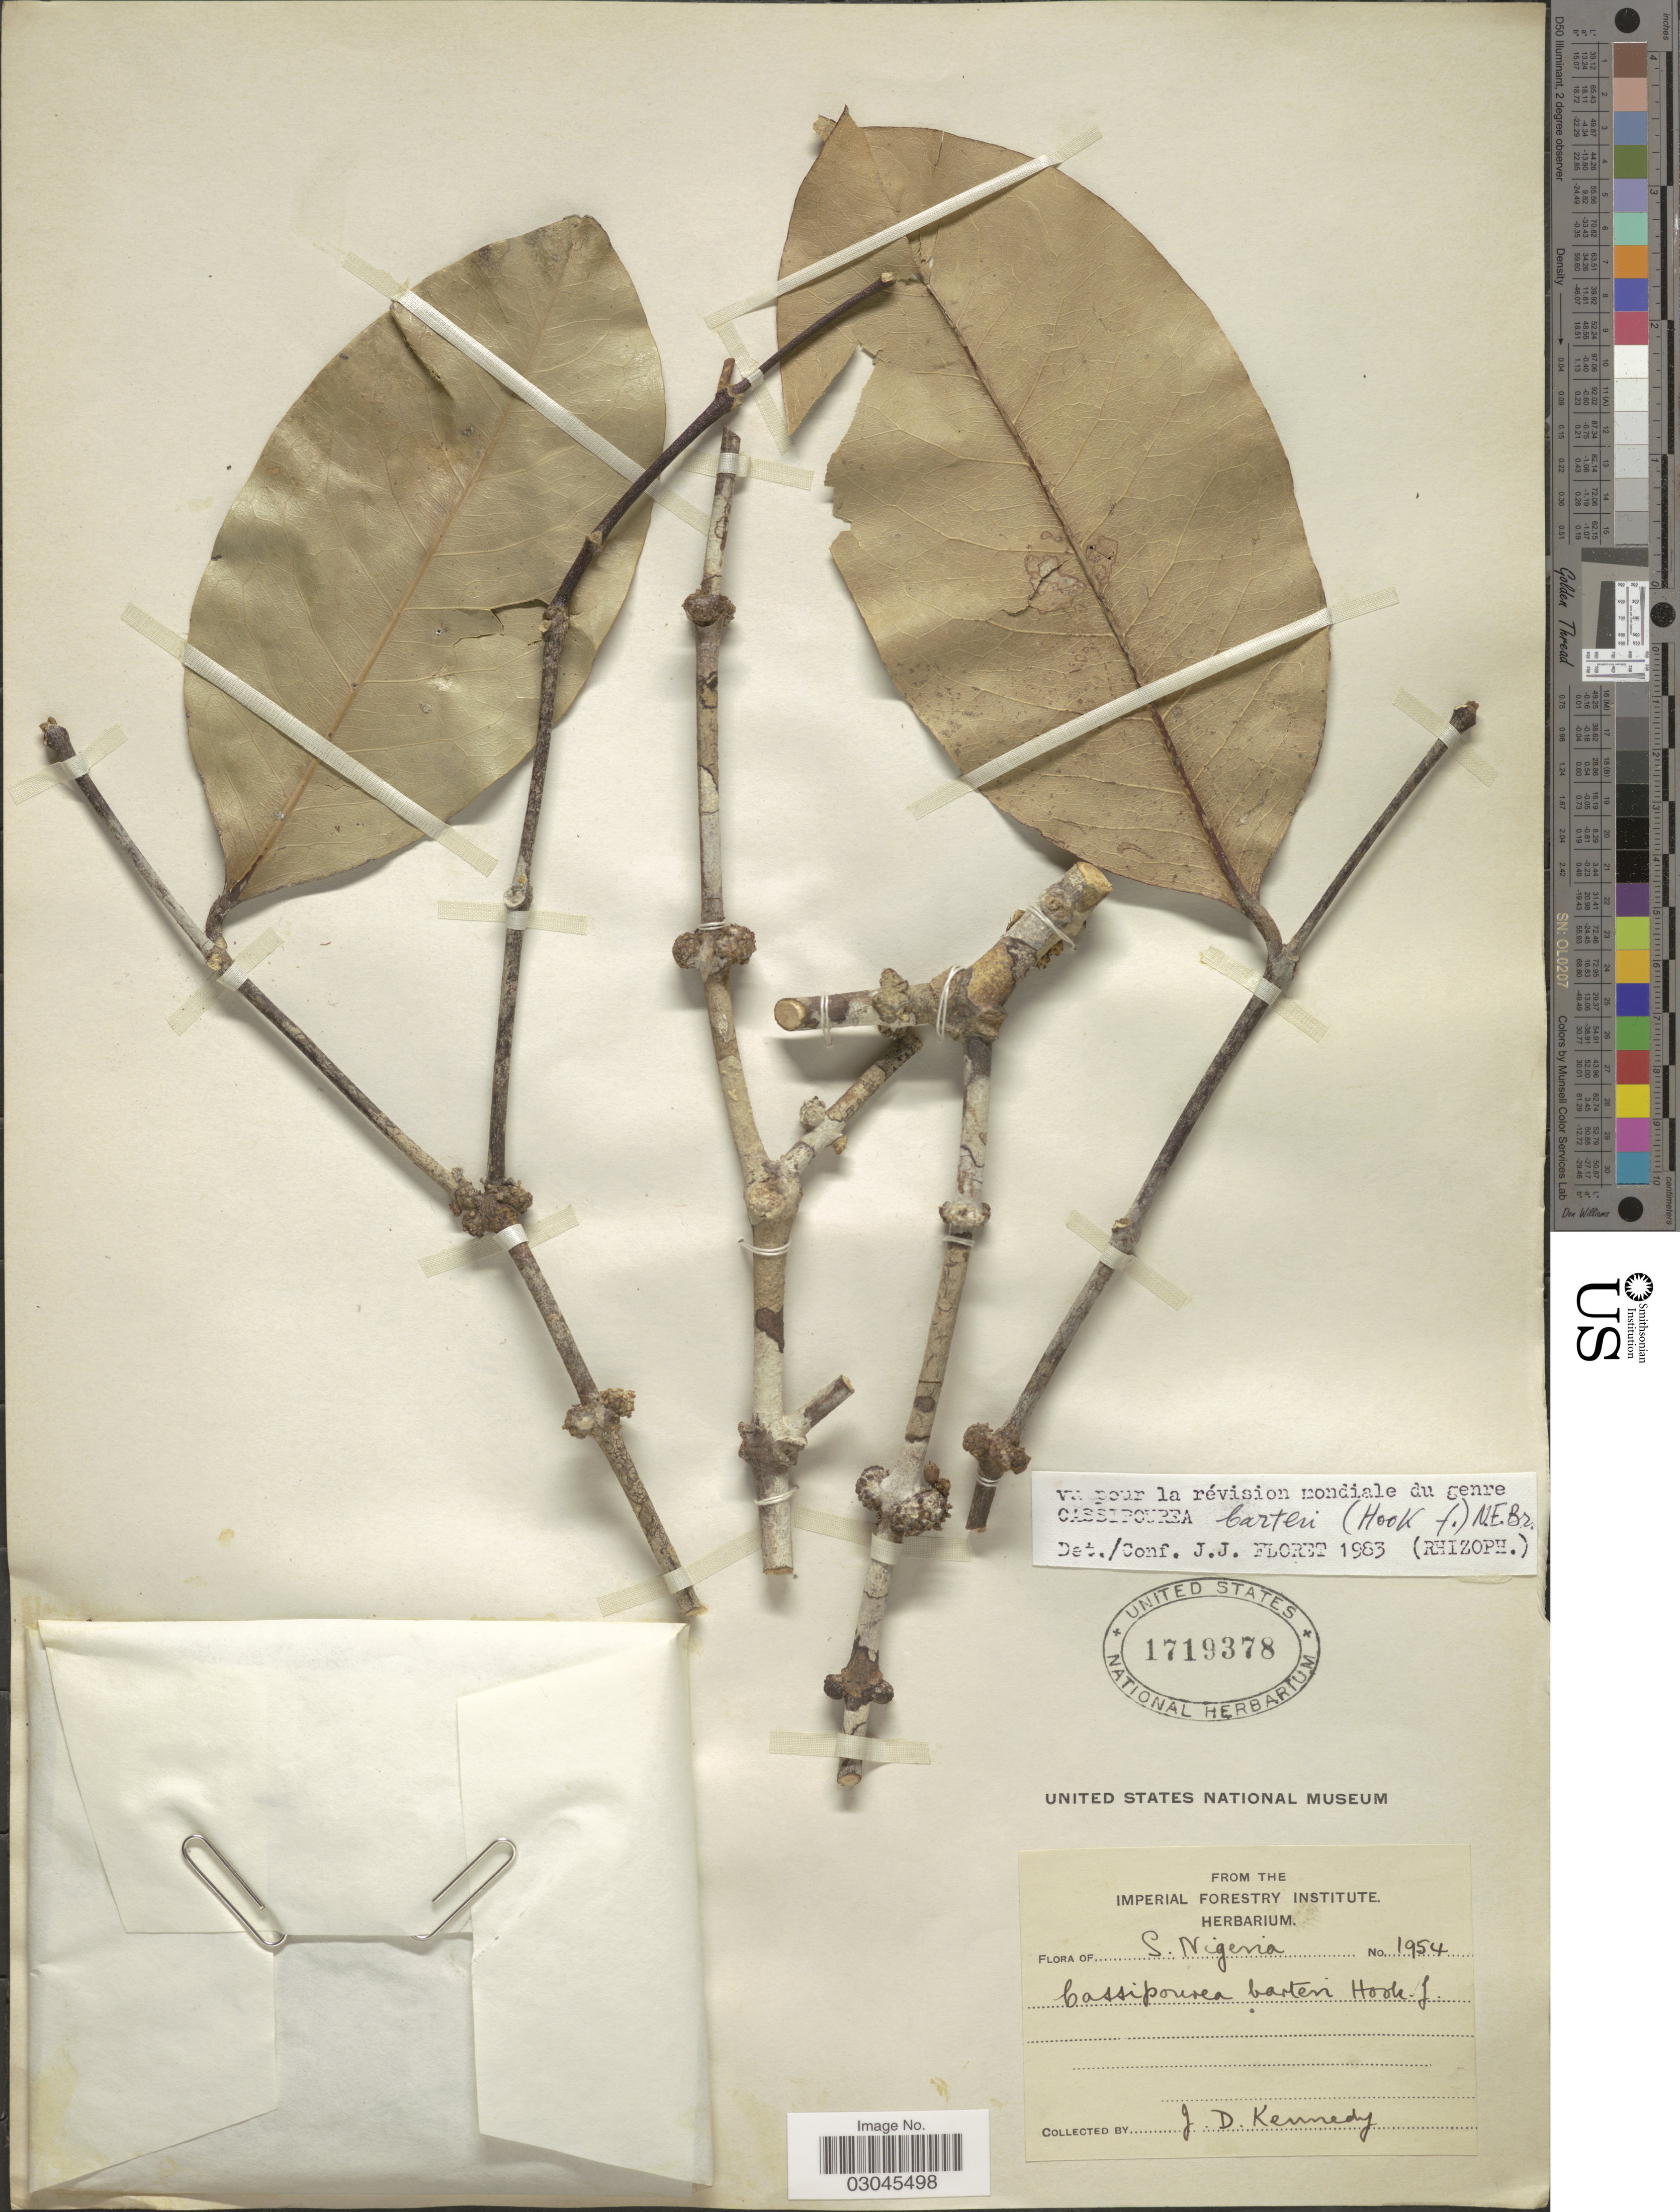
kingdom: Plantae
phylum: Tracheophyta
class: Magnoliopsida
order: Malpighiales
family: Rhizophoraceae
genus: Cassipourea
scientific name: Cassipourea barteri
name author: (Hook. f.) N.E. Br.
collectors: J. D. Kennedy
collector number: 1954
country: Nigeria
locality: S. Nigeria.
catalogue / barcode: US 1719378